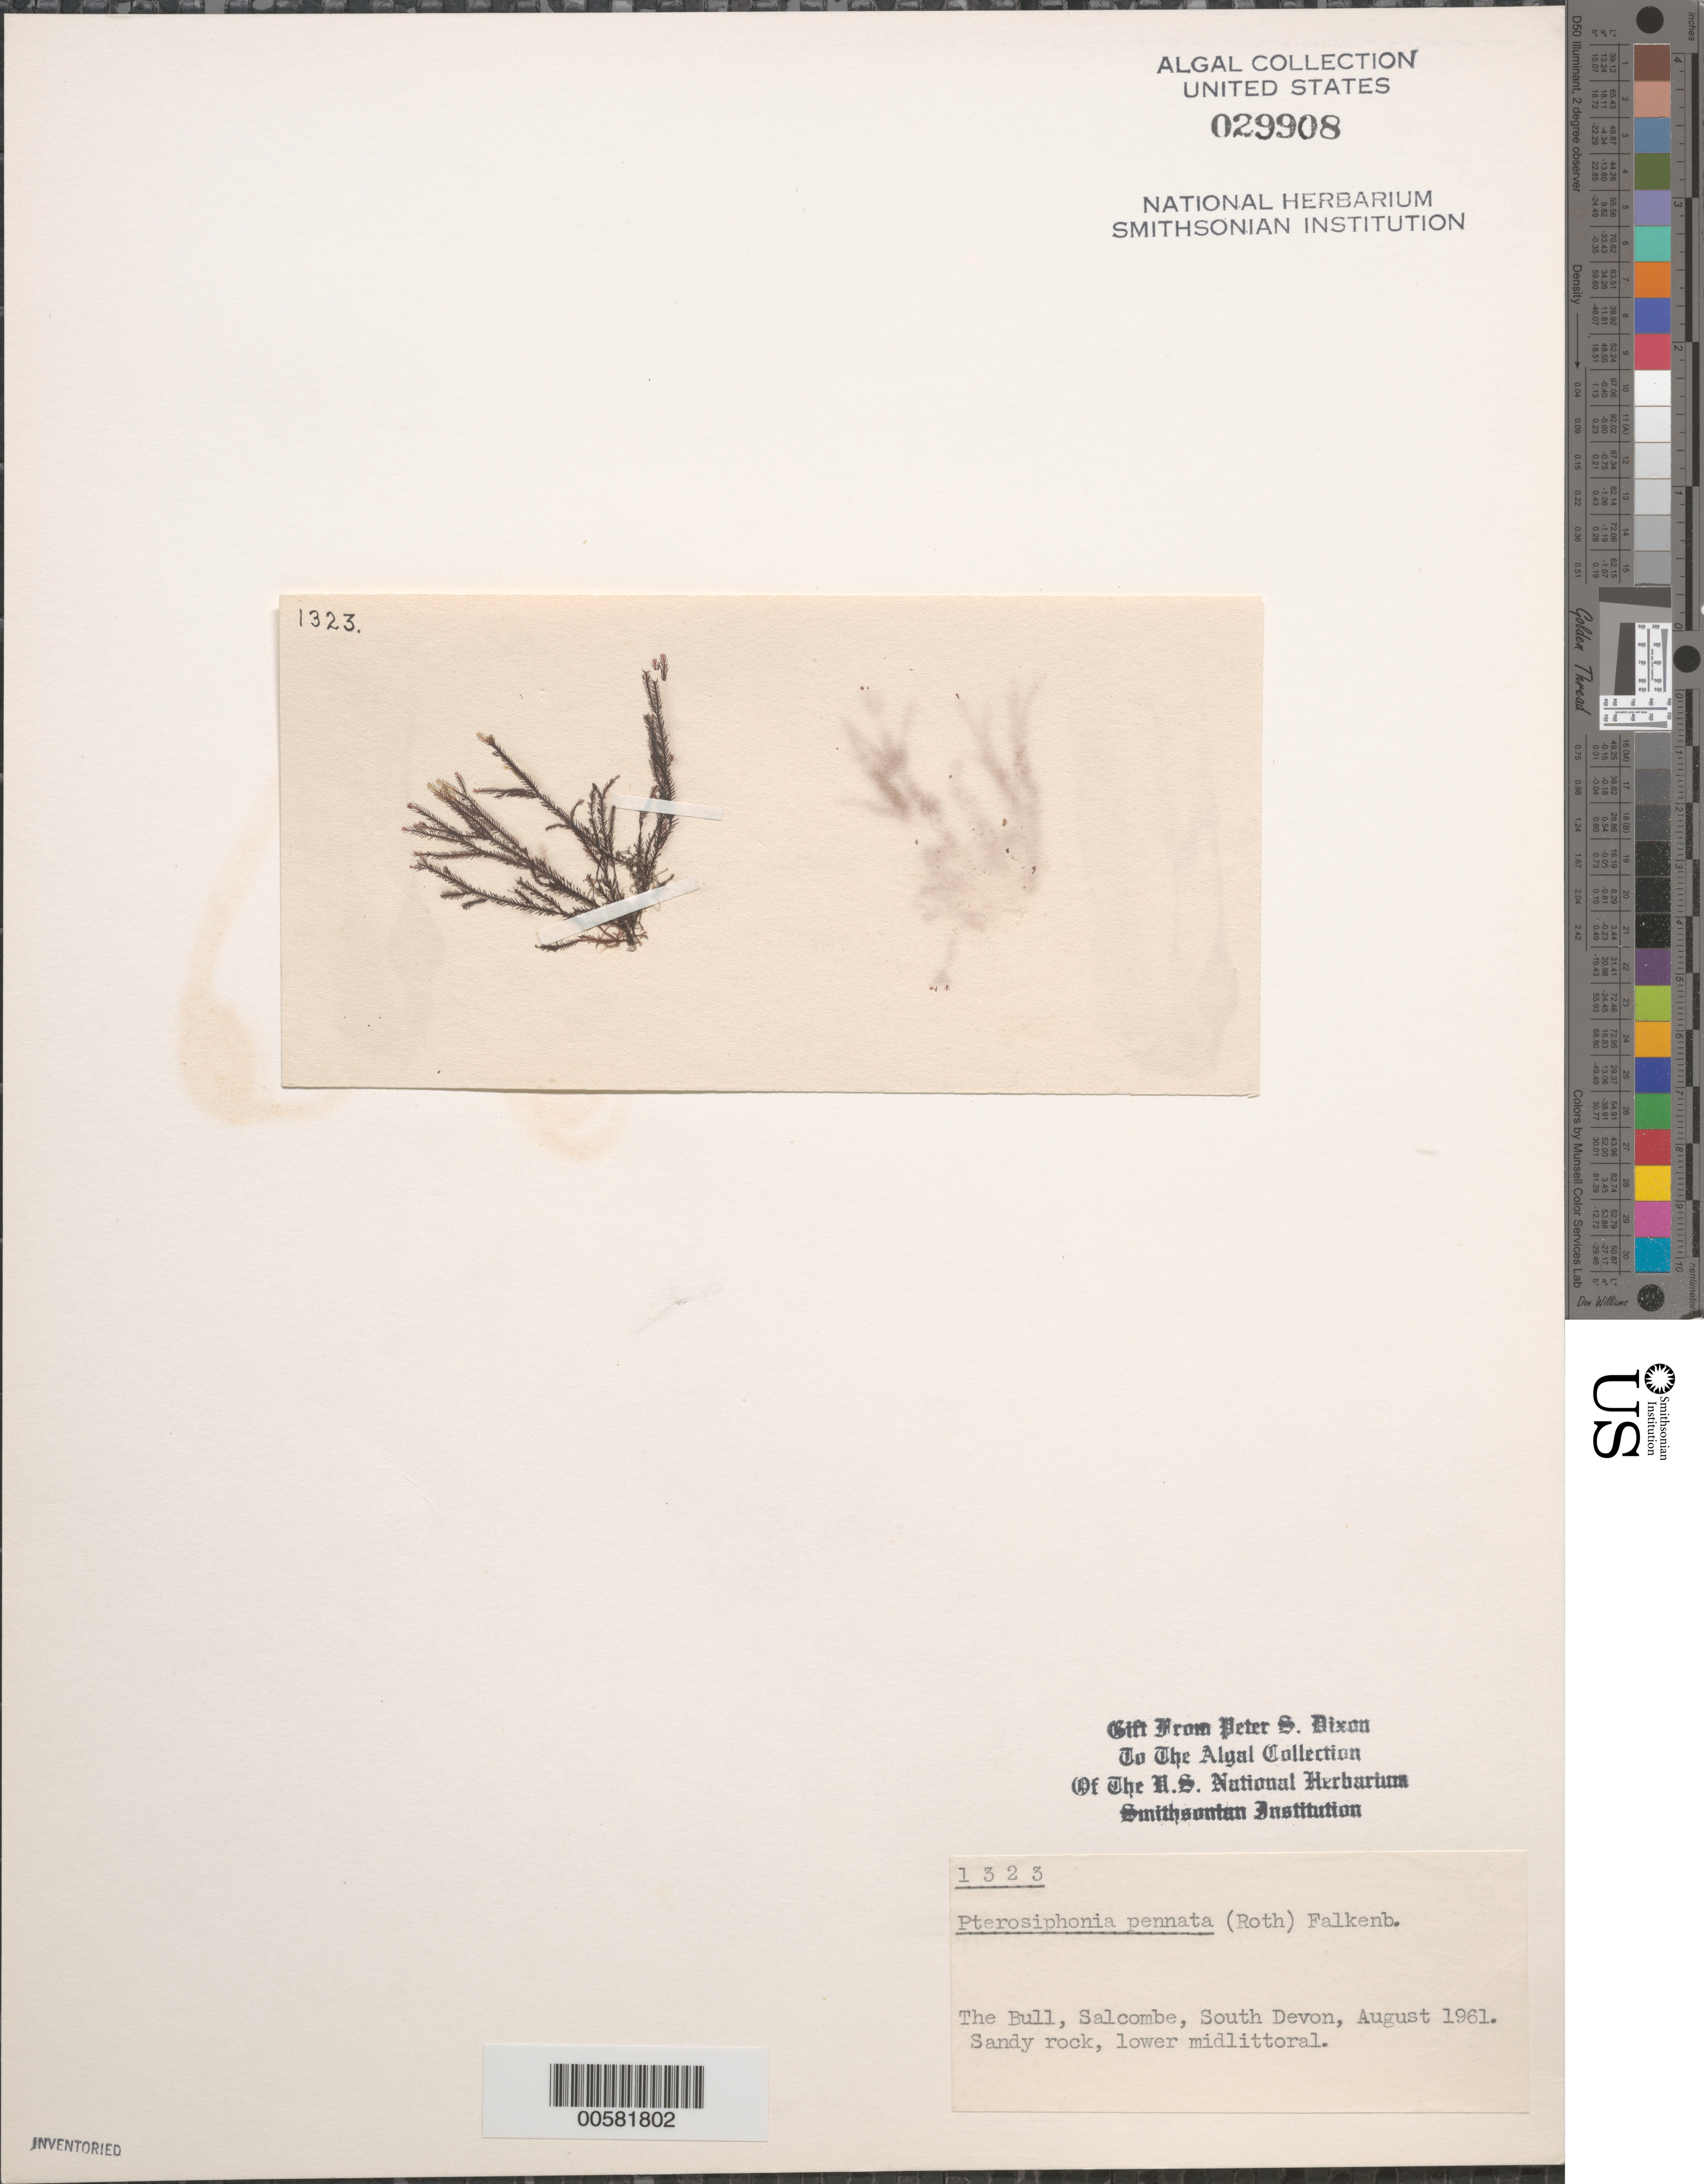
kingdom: Plantae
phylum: Rhodophyta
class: Florideophyceae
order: Ceramiales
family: Rhodomelaceae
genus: Xiphosiphonia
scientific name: Xiphosiphonia pennata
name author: (C. Agardh) Savoie & G.W. Saunders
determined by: Algae name updating Project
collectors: P. S. Dixon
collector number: PSD 1323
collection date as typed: Aug 1961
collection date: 1961-08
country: United Kingdom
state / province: England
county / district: Devon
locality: The Bull, Salcombe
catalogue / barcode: US 29908